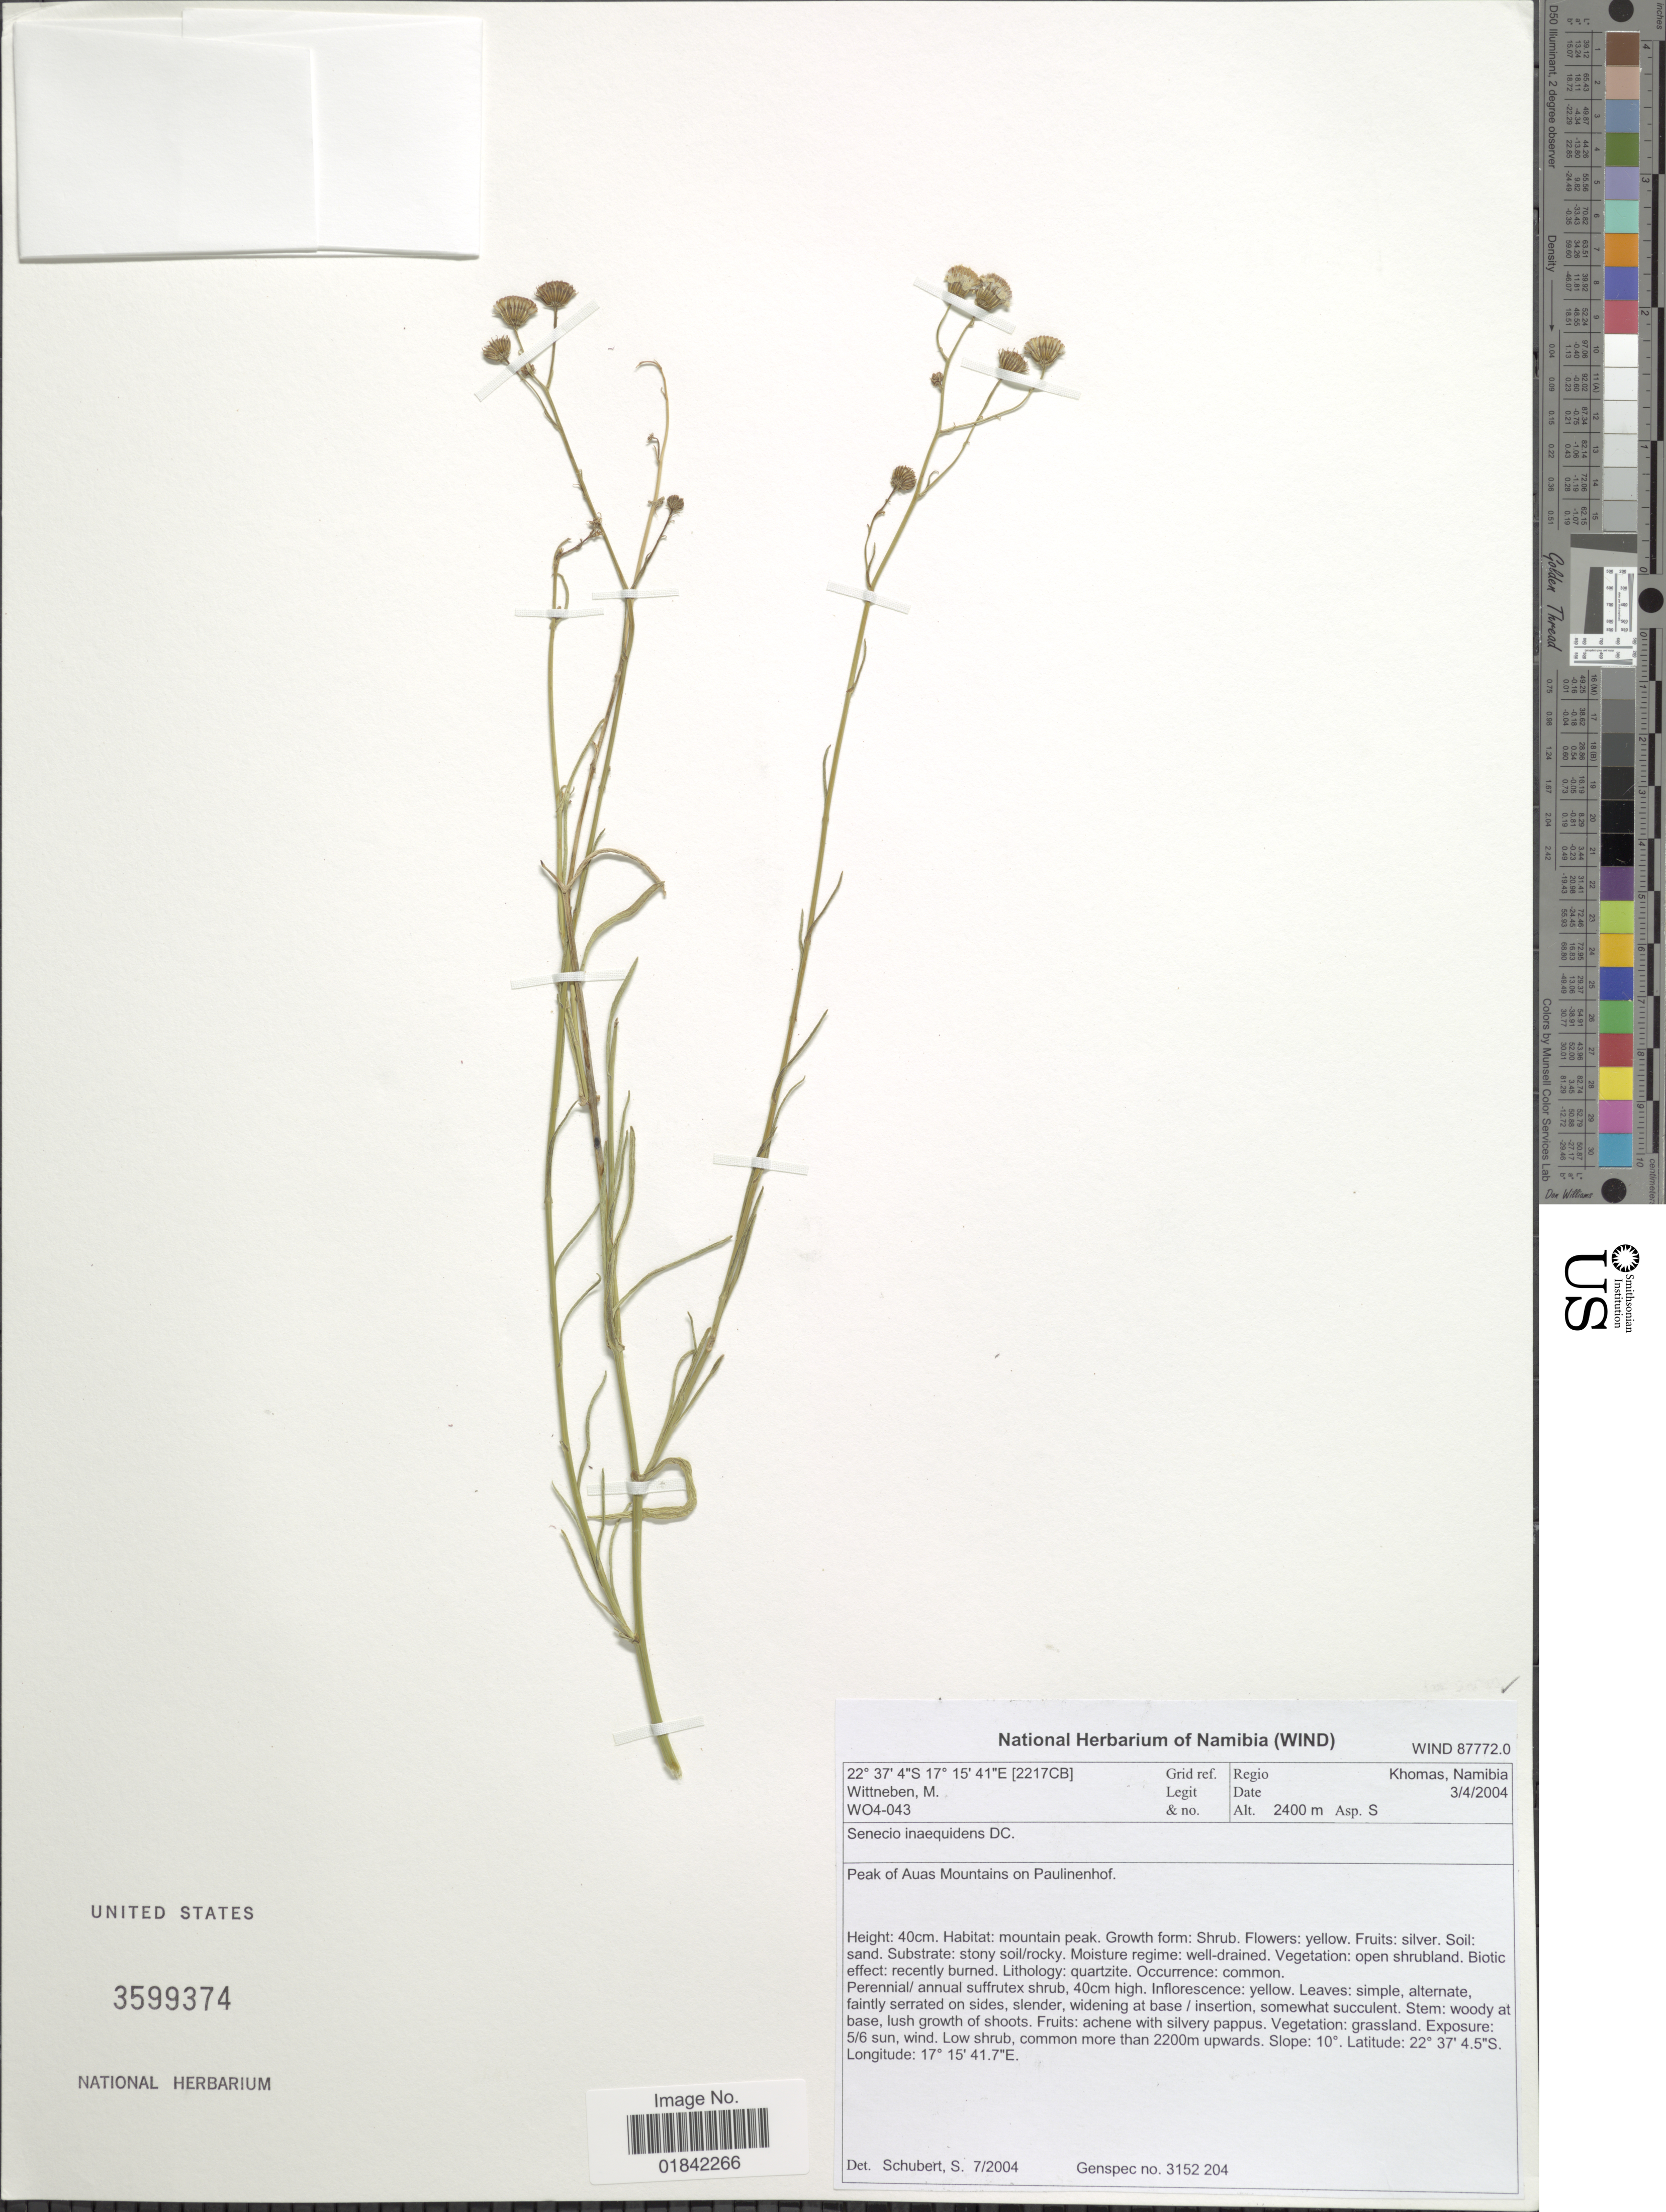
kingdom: Plantae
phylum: Tracheophyta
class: Magnoliopsida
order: Asterales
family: Asteraceae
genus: Senecio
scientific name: Senecio inaequidens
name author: DC.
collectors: M. Wittneben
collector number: W04-043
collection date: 2004-04-03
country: Namibia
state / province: Khomas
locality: Peak of Auas Mountains on Paulinenhof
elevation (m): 2400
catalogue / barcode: US 3599374